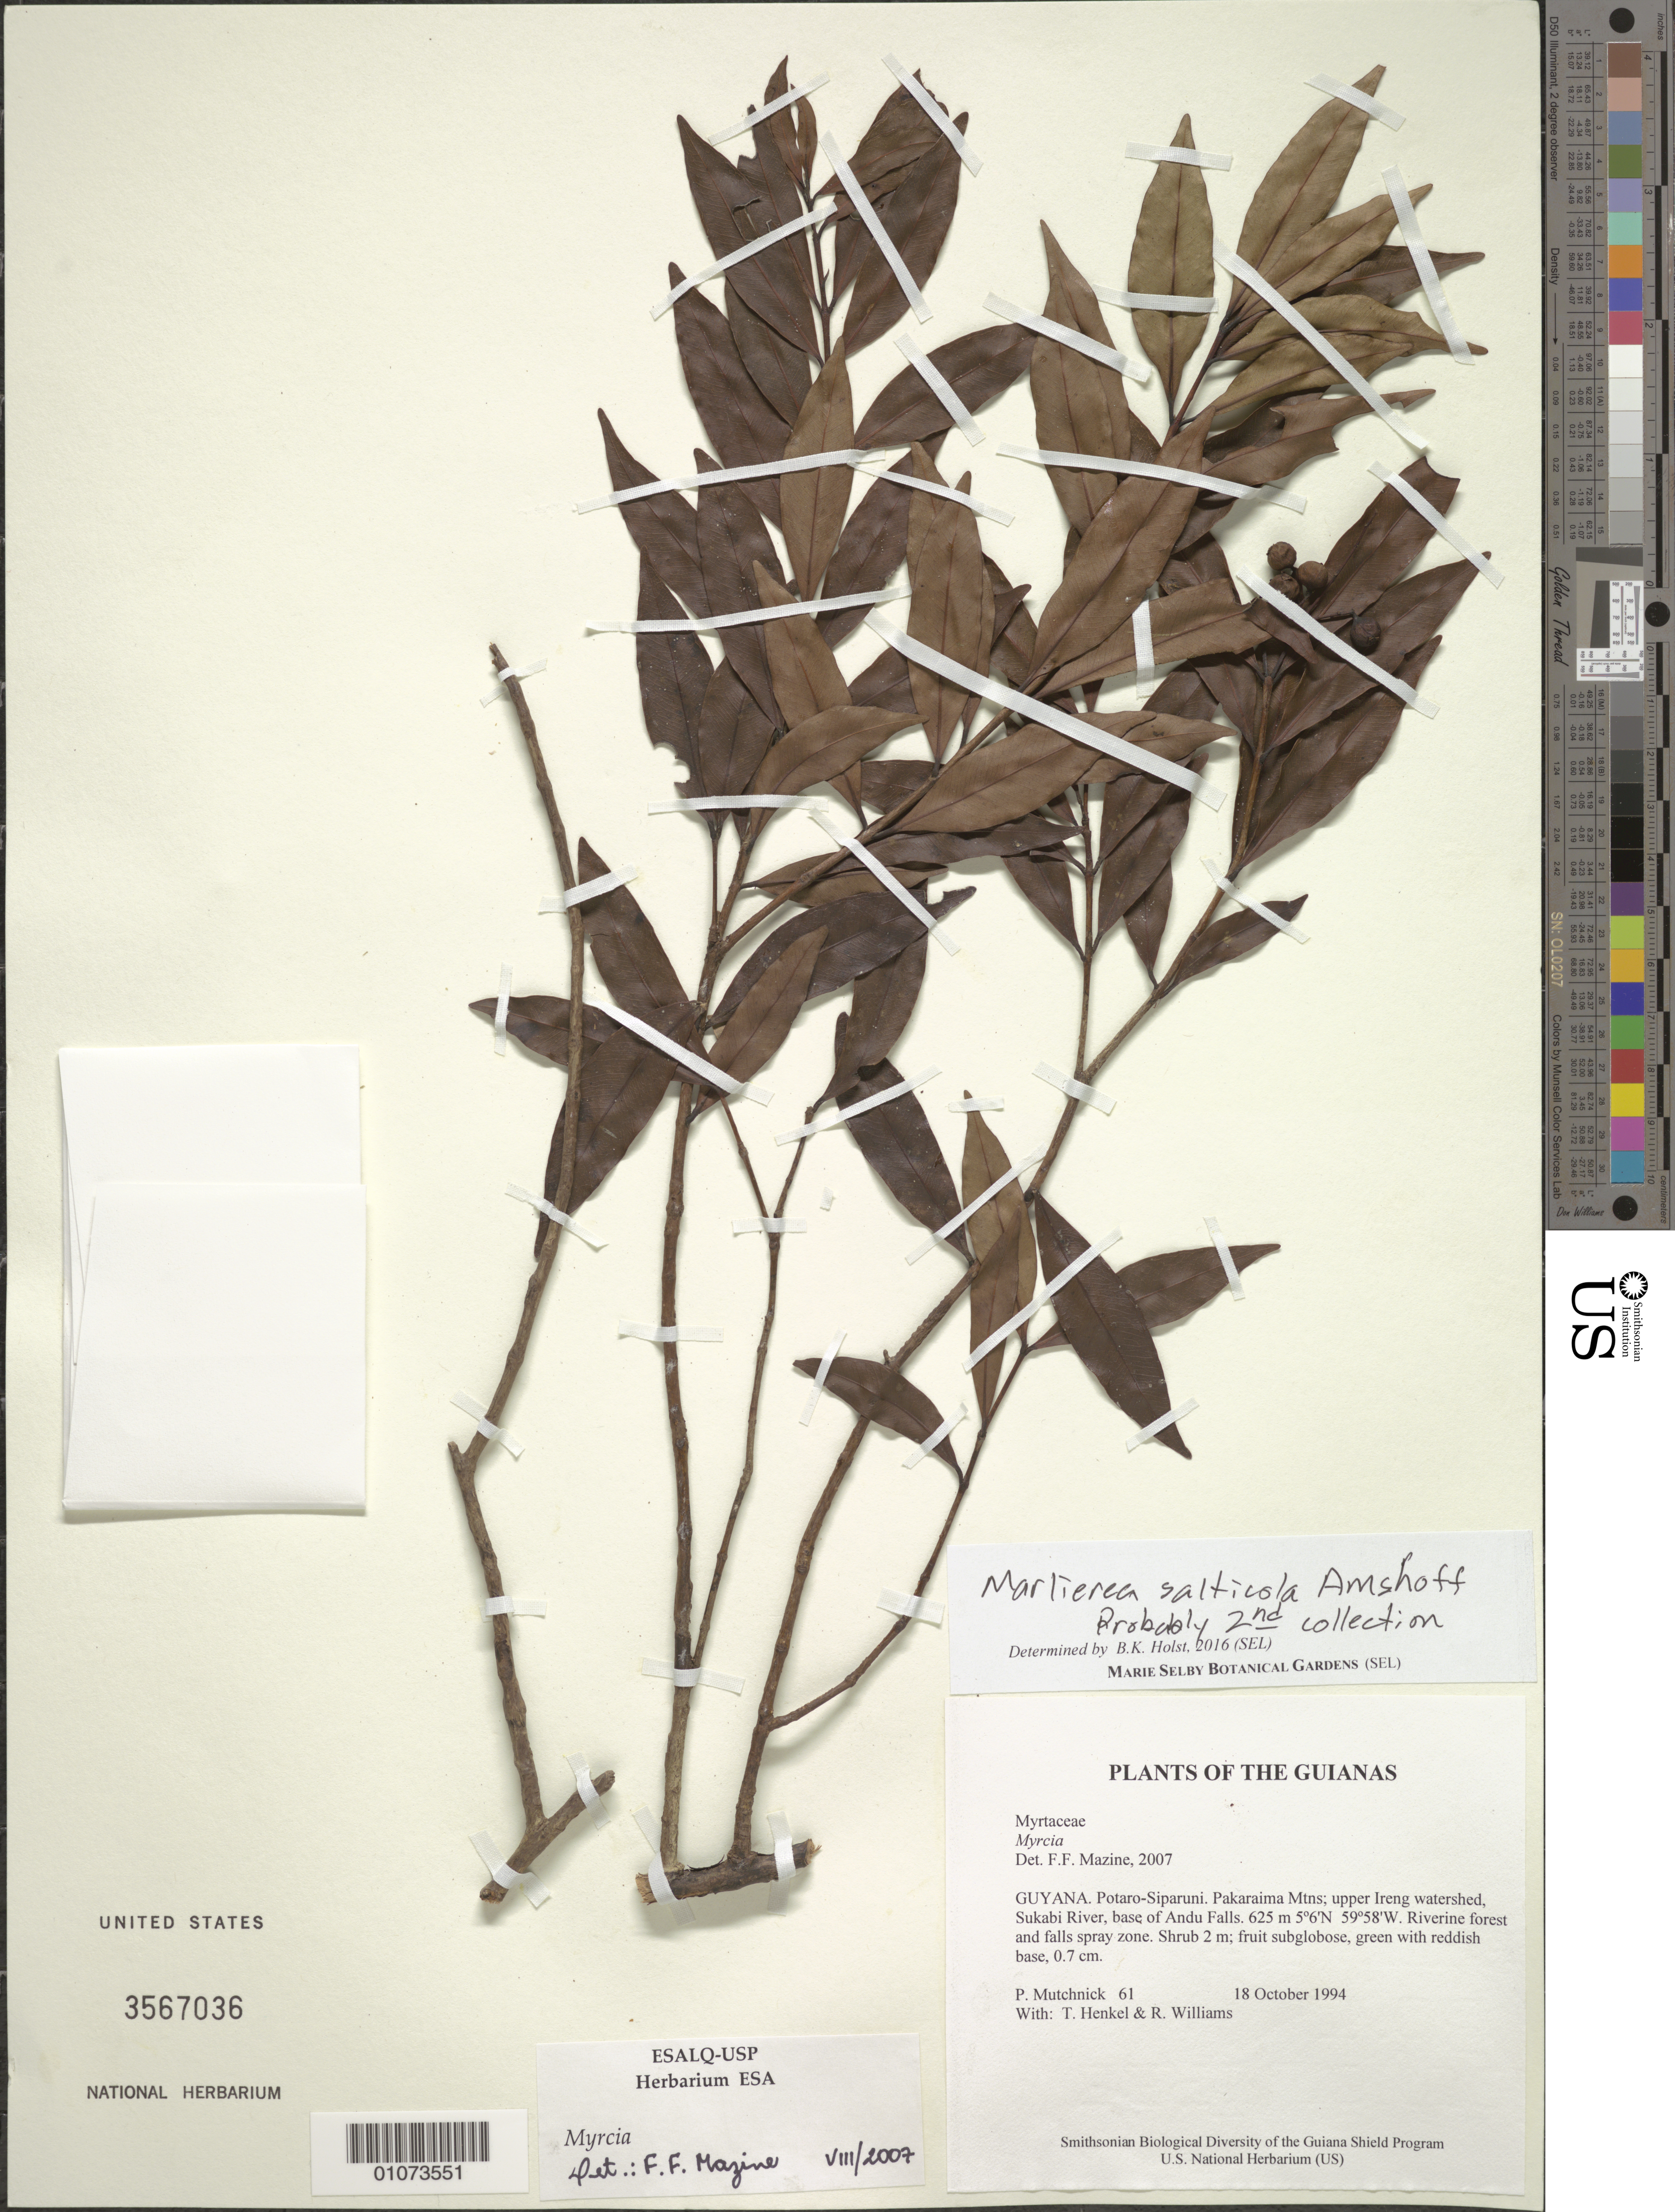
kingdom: Plantae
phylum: Tracheophyta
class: Magnoliopsida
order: Myrtales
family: Myrtaceae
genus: Myrcia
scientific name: Myrcia chonodisca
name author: E. Lucas & C.E. Wilson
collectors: P. Mutchnick, T. Henkel & R. Williams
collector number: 61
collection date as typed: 18 October 1994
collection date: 1994-10-18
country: Guyana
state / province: Potaro-Siparuni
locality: Pakaraima Mtns; upper Ireng watershed, Sukabi River, base of Andu Falls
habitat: Riverine forest and falls spray zone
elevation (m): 625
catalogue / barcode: US 3567036